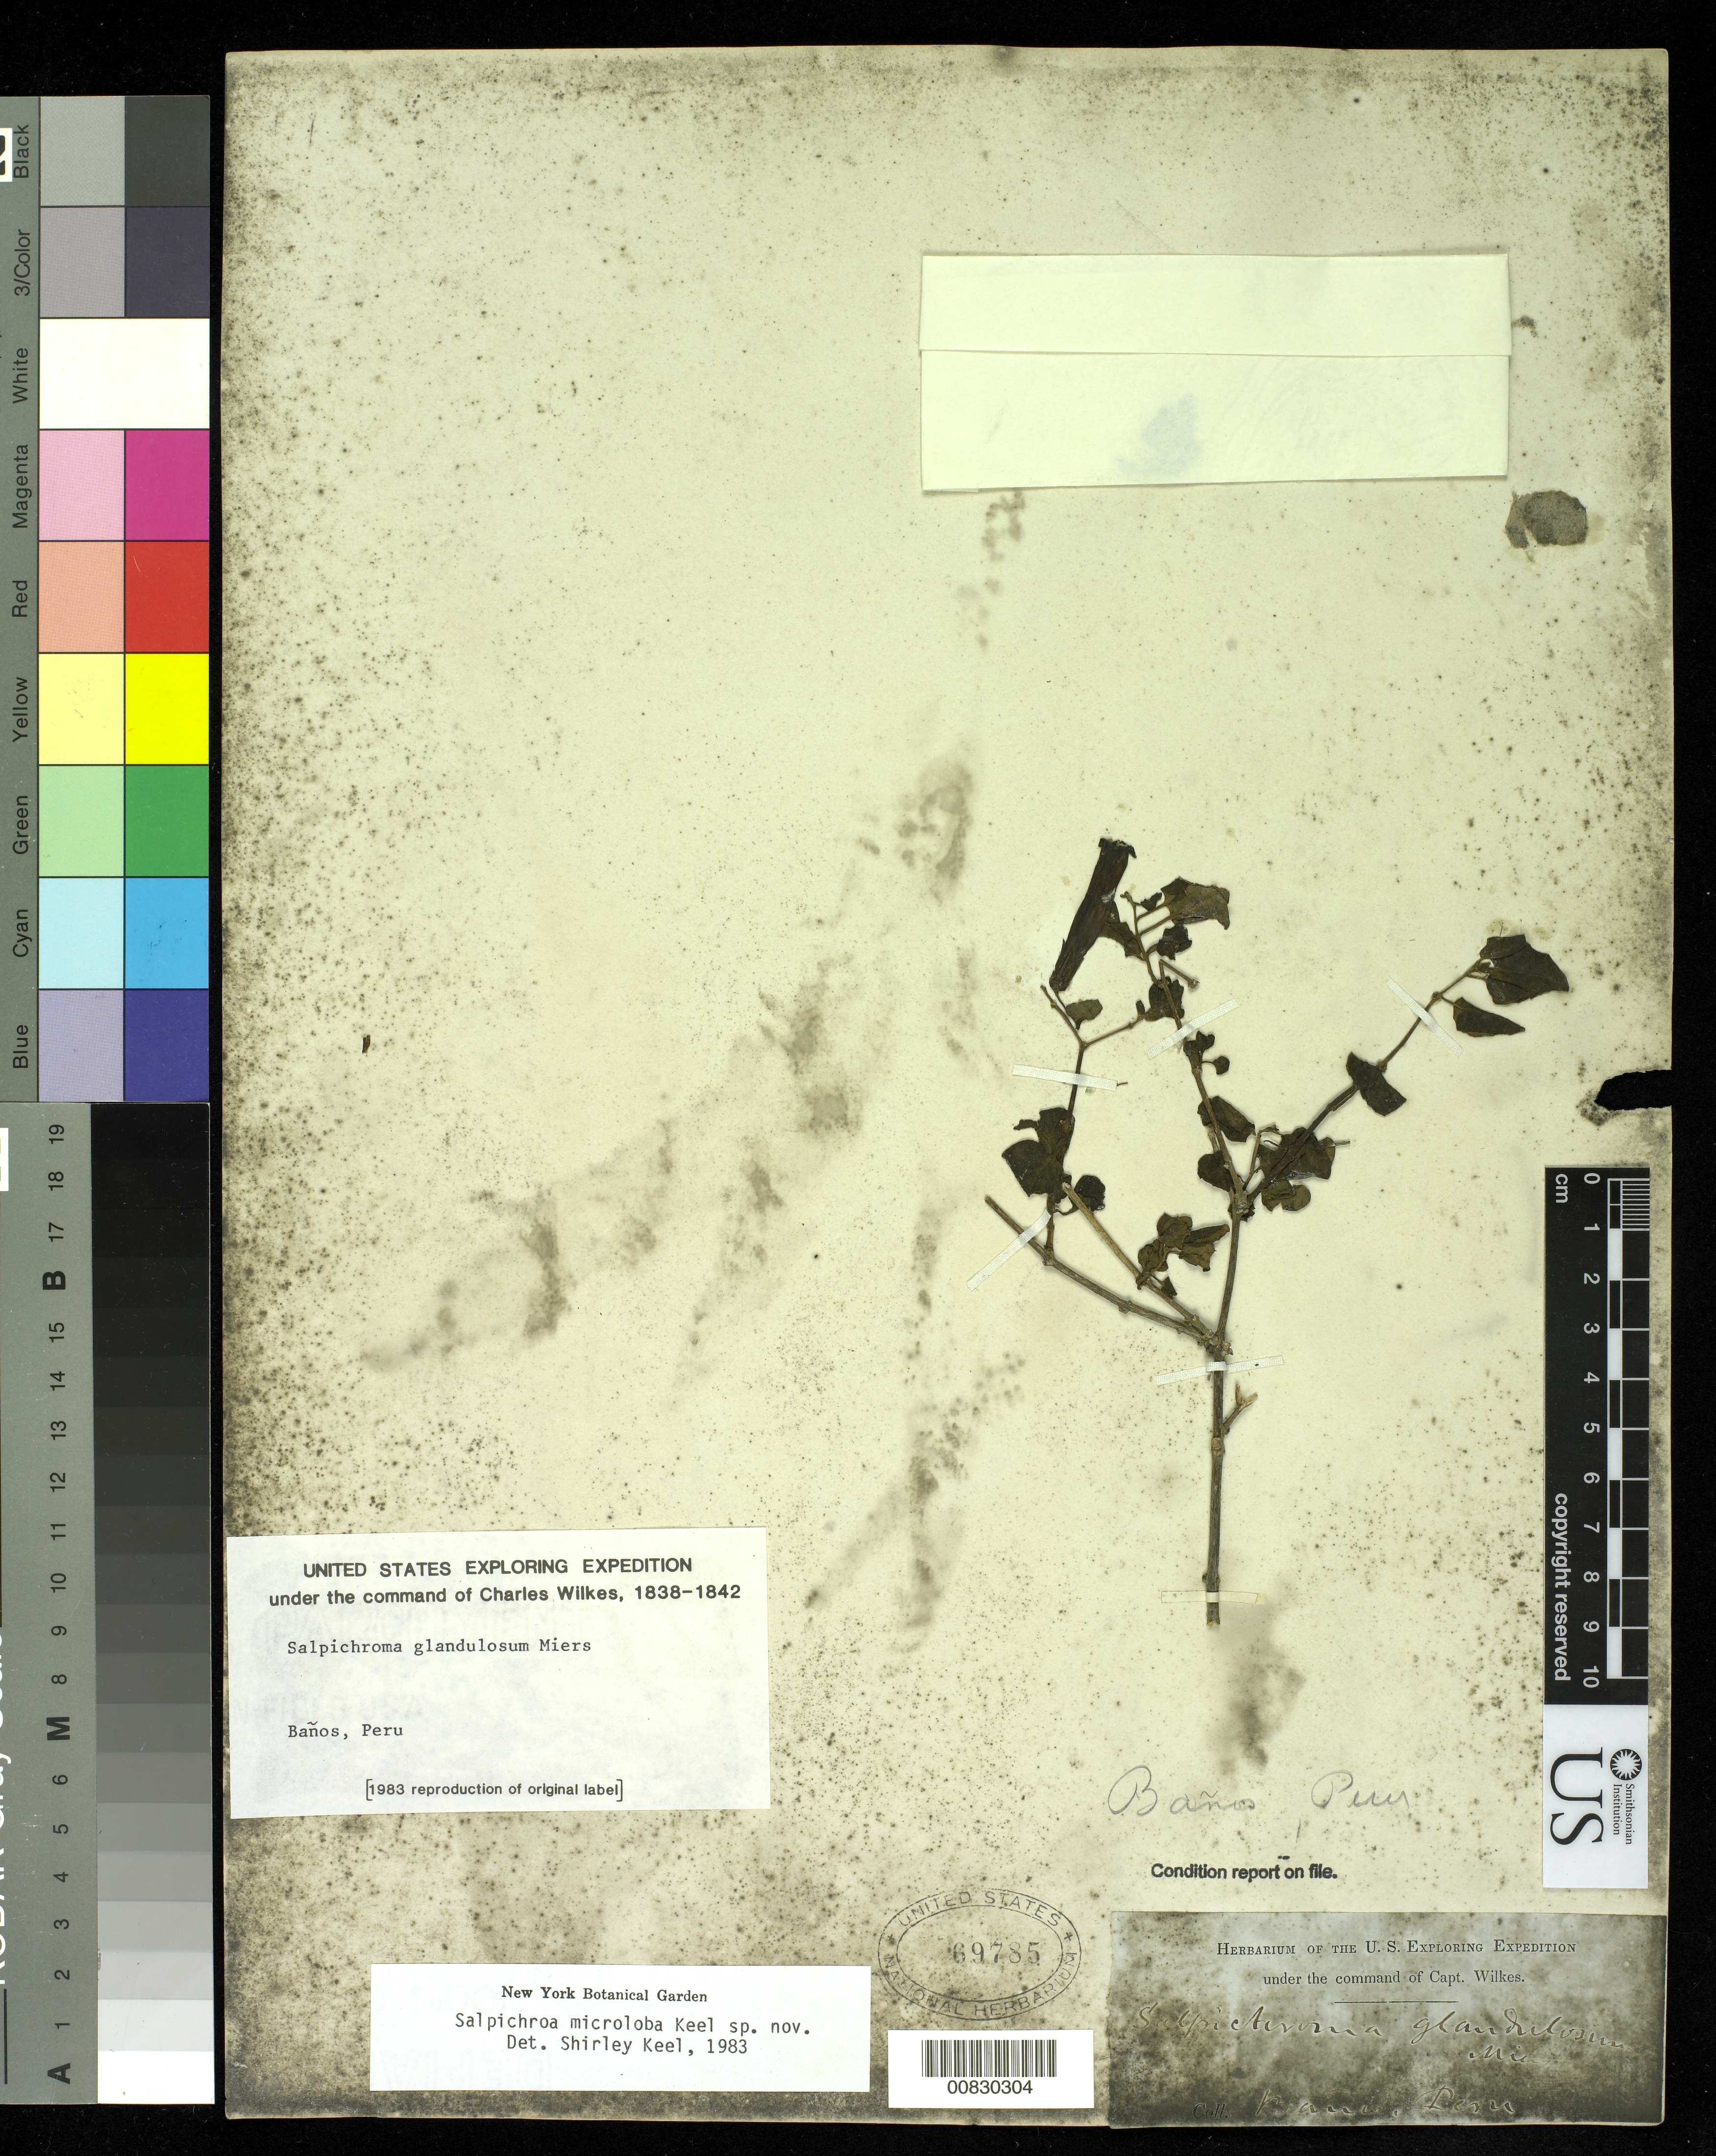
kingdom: Plantae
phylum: Tracheophyta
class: Magnoliopsida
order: Solanales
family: Solanaceae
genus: Salpichroa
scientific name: Salpichroa microloba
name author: Keel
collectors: Wilkes Explor. Exped.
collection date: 1838/1842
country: Peru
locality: Banos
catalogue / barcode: US 69785